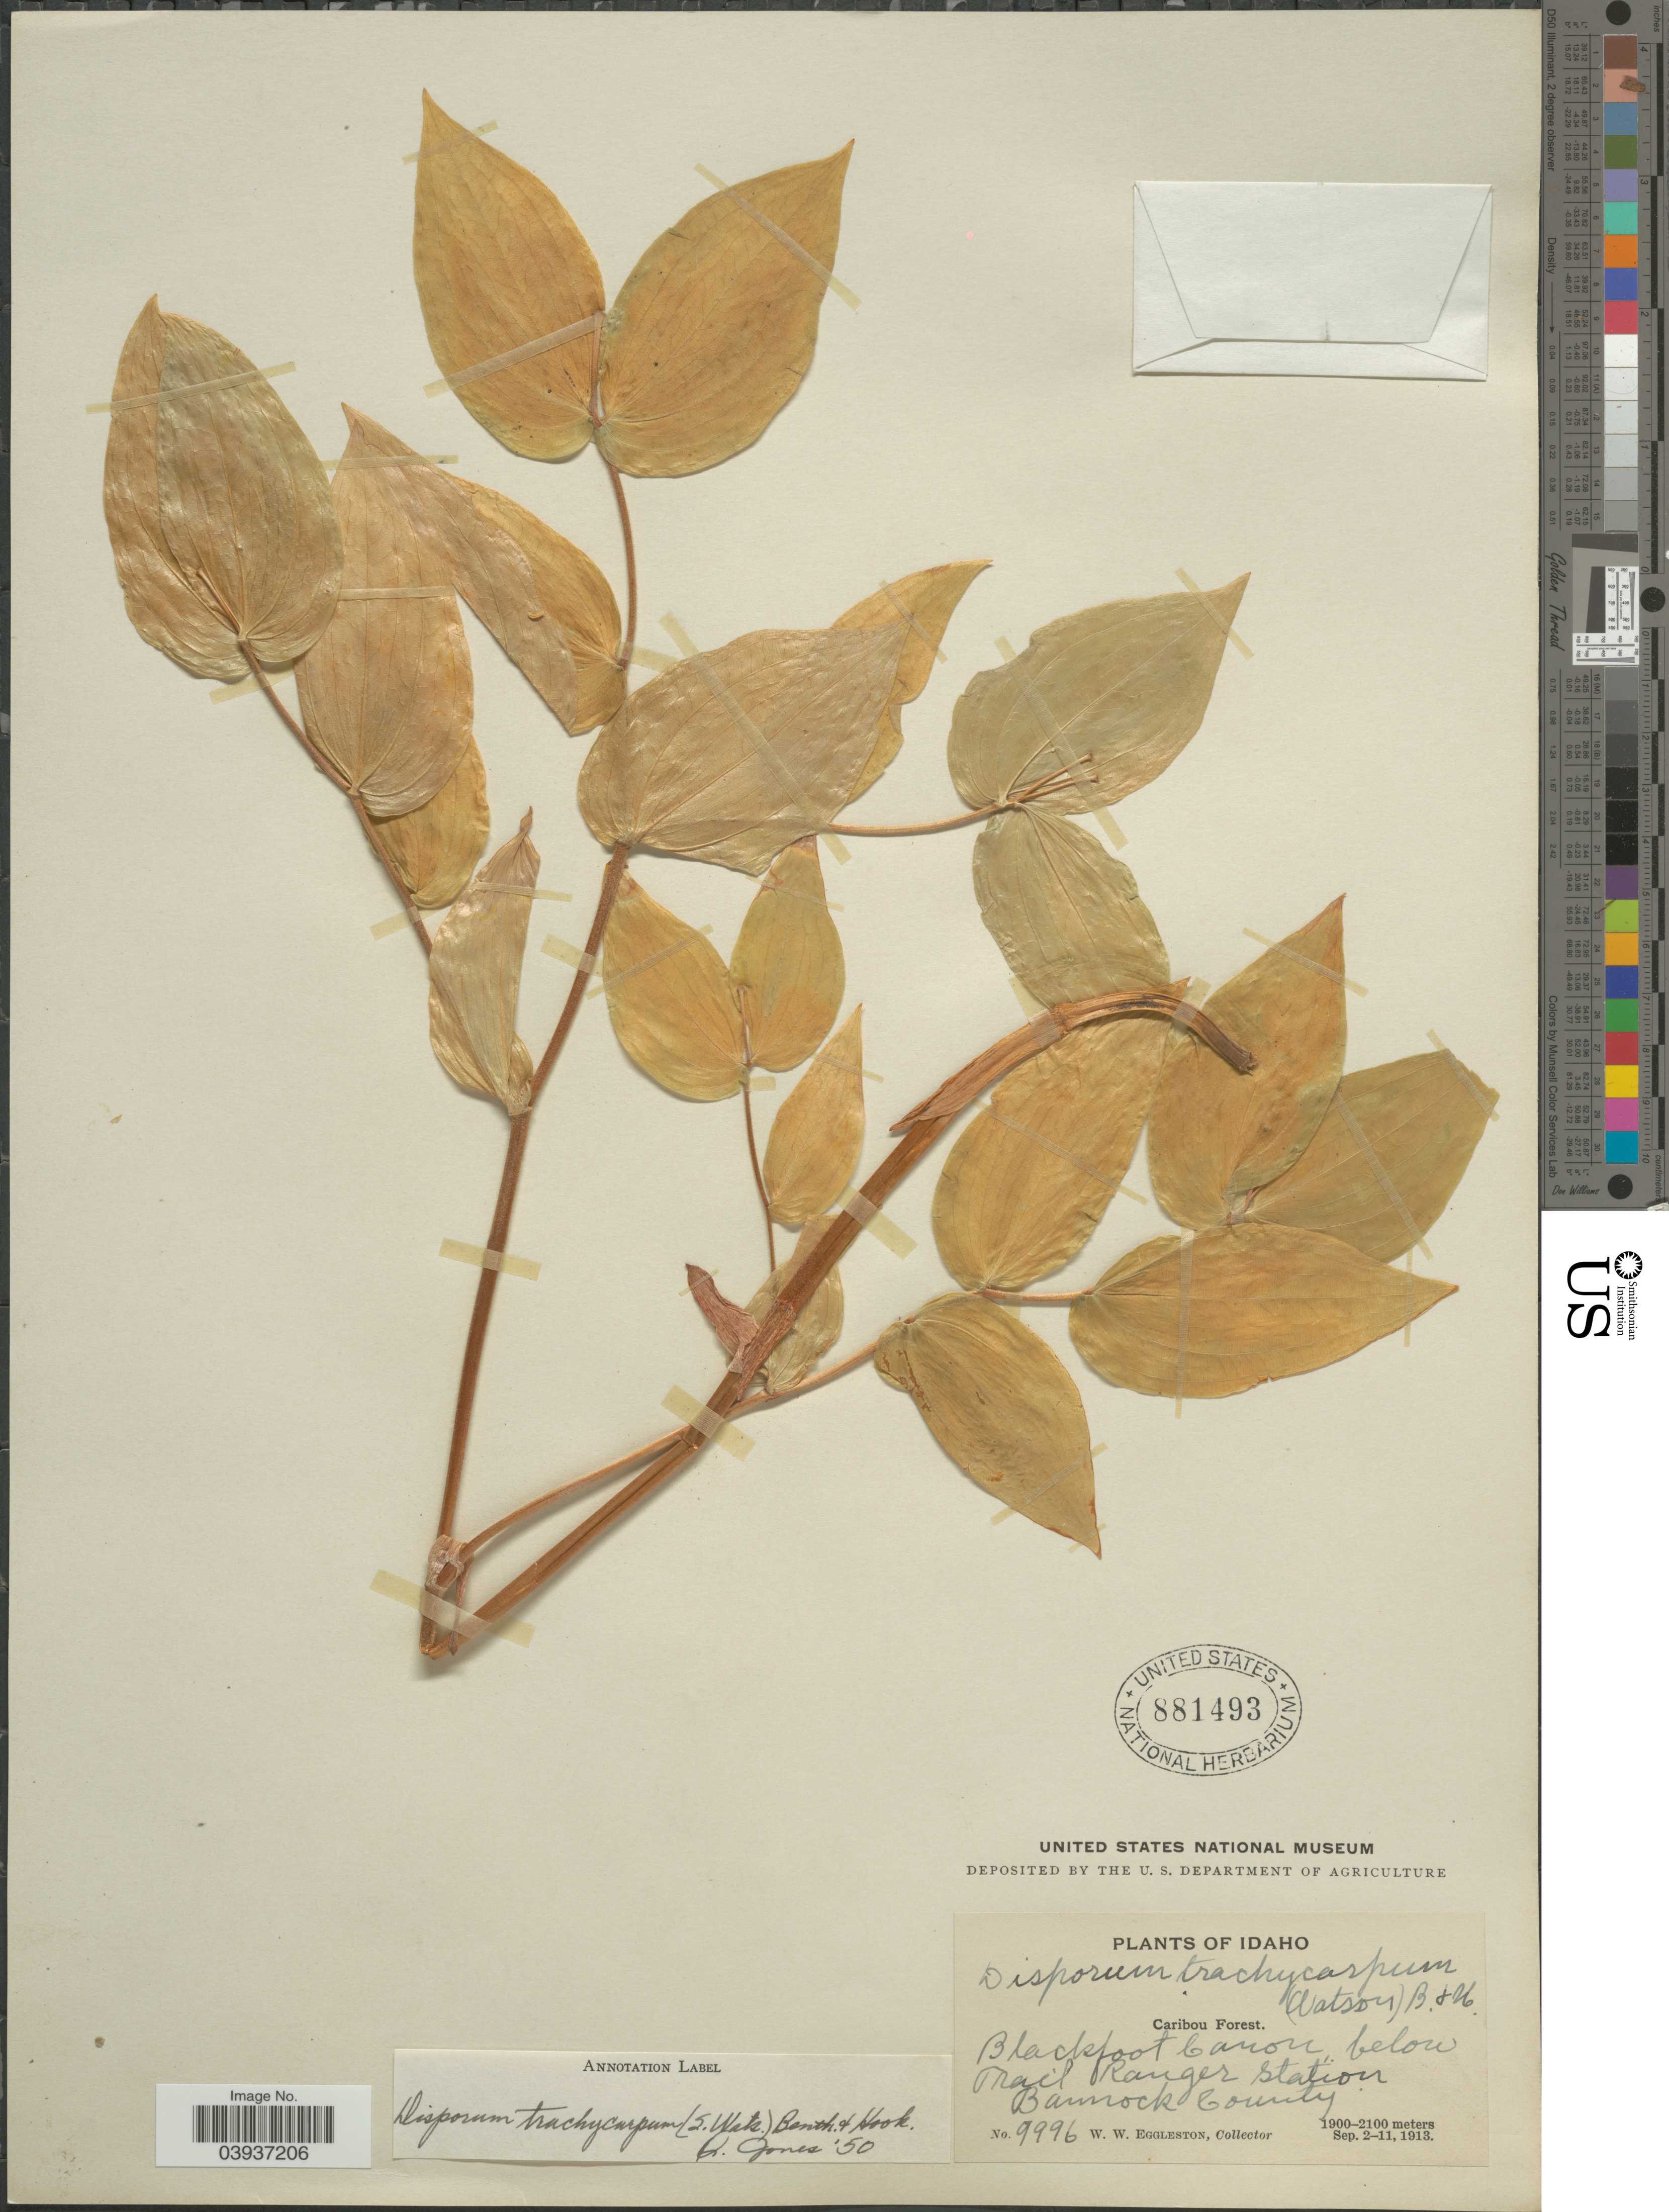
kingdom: Plantae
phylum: Tracheophyta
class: Liliopsida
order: Liliales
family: Colchicaceae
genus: Disporum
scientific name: Disporum trachycarpum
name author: (S. Watson) Benth. & Hook. f.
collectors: W. W. Eggleston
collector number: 9996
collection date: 1913-09-02/1913-09-11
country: United States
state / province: Idaho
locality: Caribou Forest. Blackfoot Canon, below trail Ranger station. Bannock County.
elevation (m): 1900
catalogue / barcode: US 881493